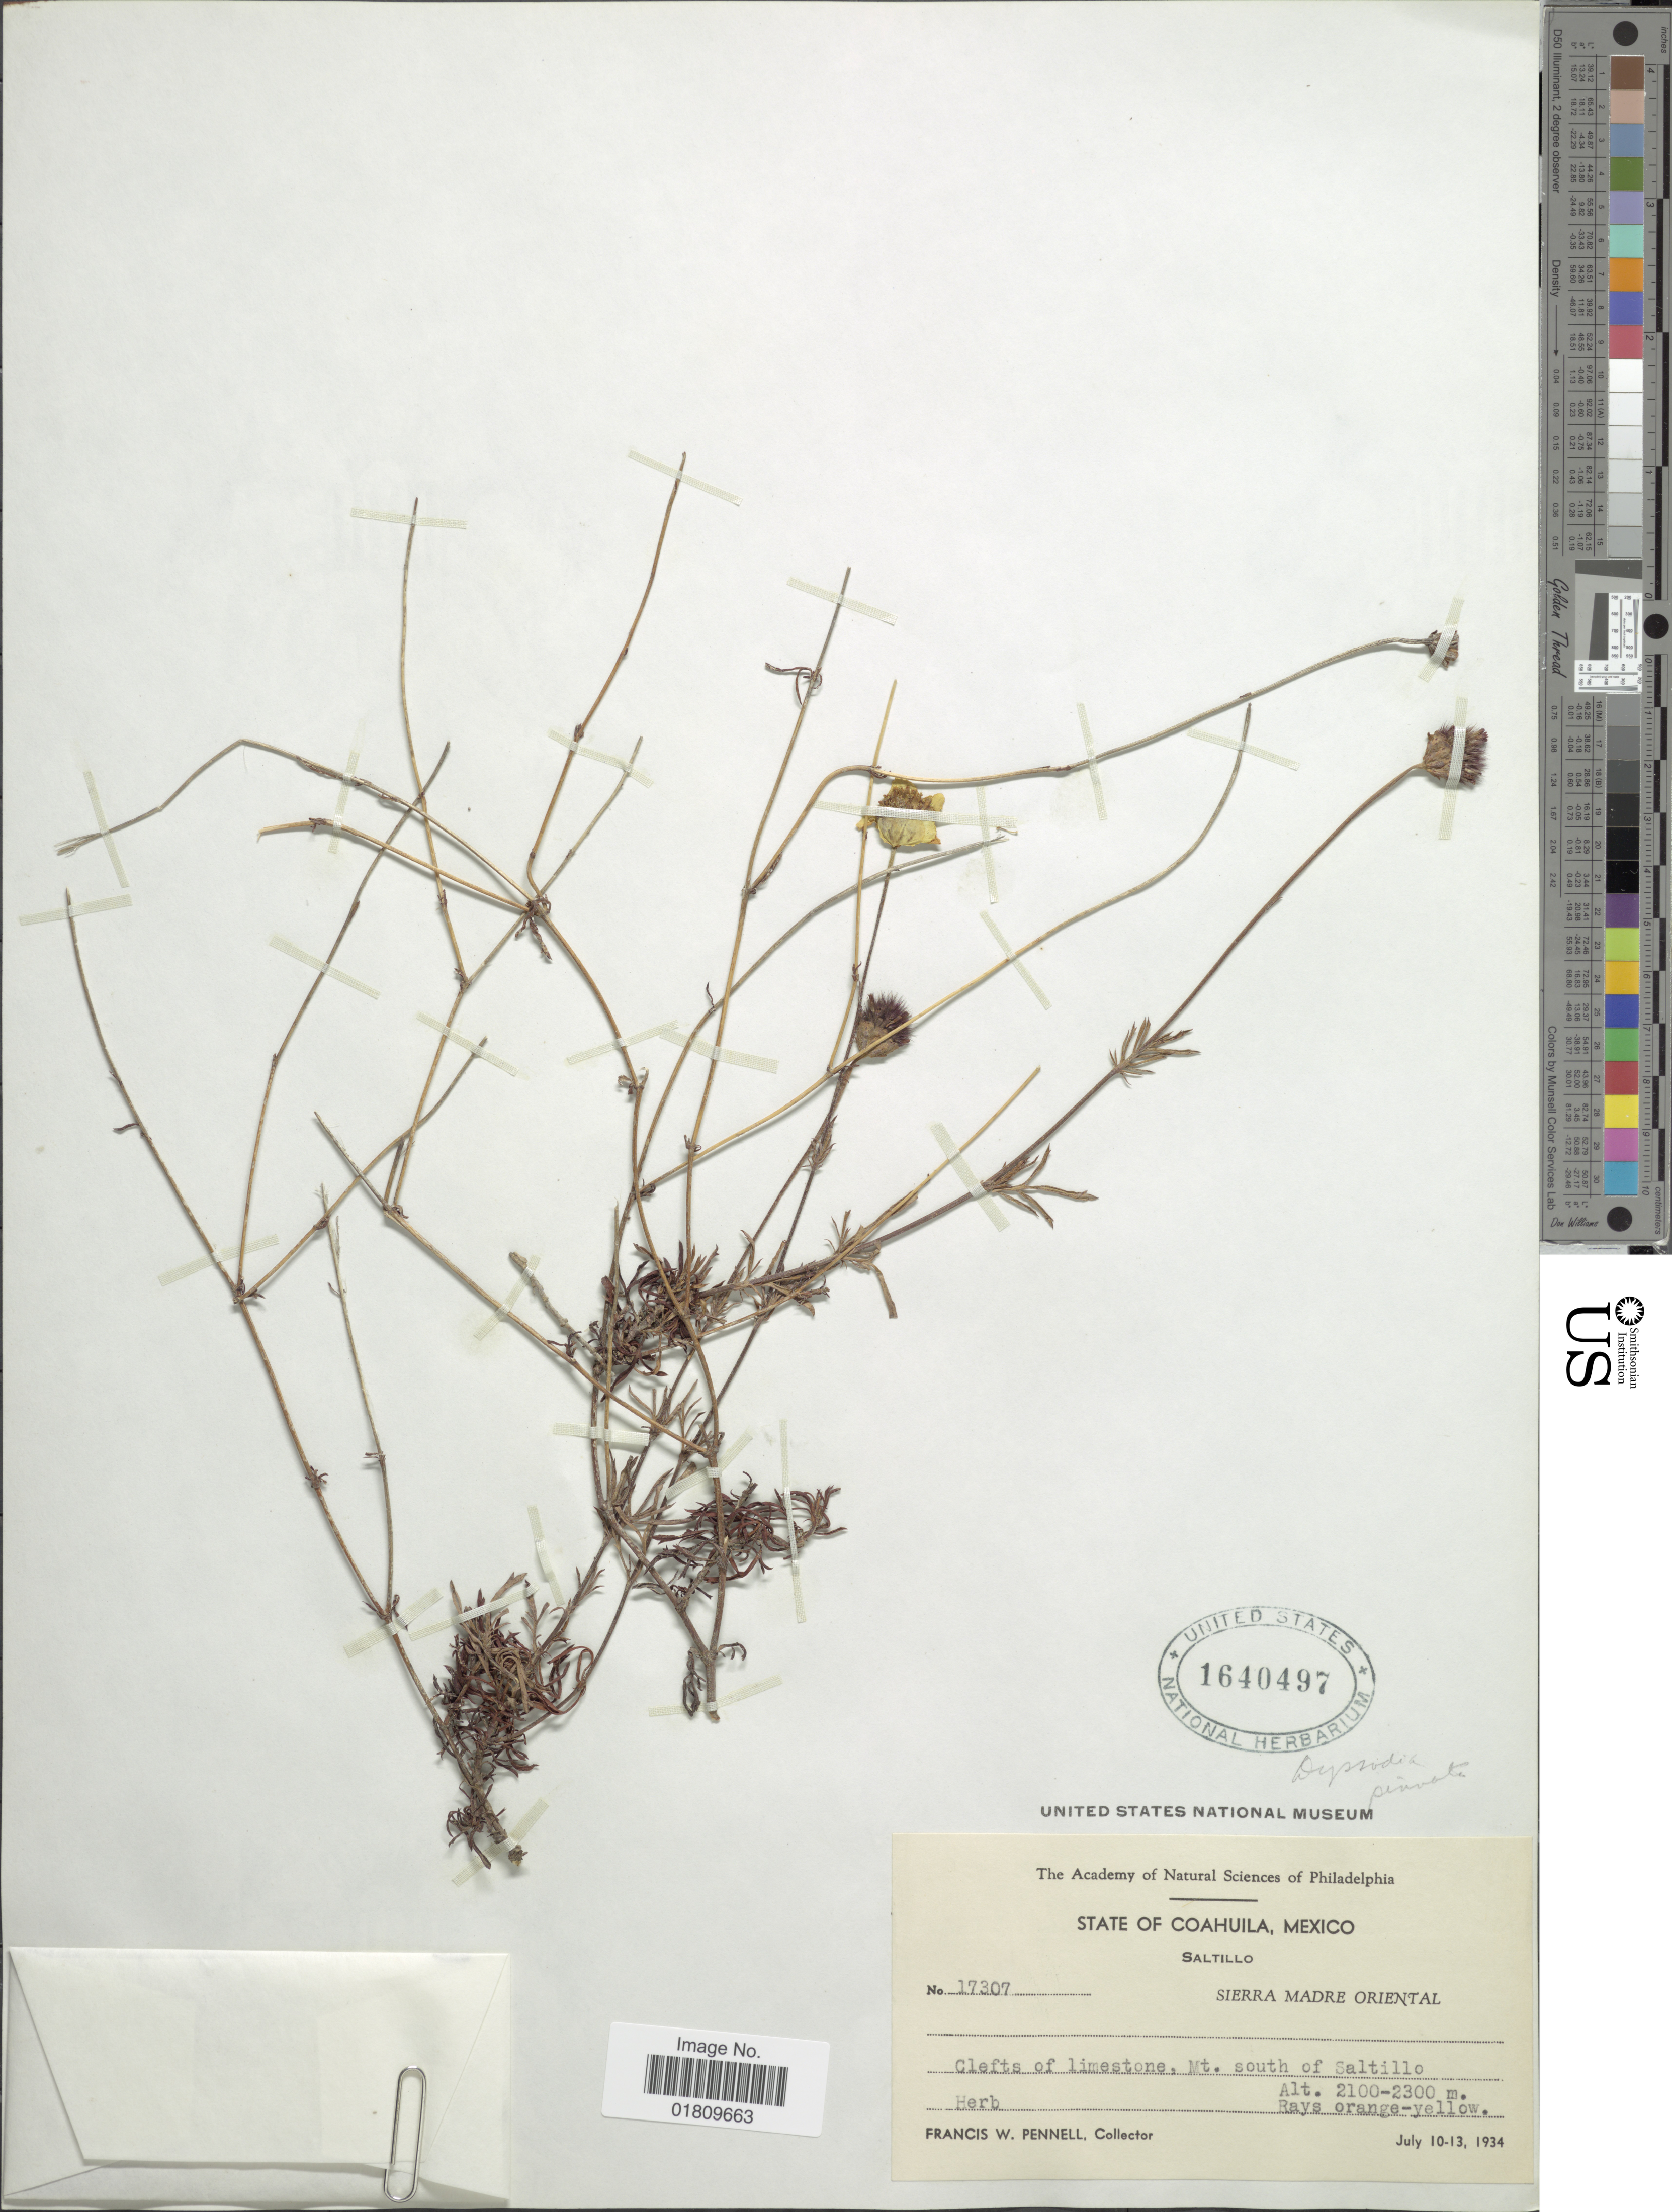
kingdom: Plantae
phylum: Tracheophyta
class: Magnoliopsida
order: Asterales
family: Asteraceae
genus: Dyssodia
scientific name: Dyssodia pinnata var. glabrescens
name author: Strother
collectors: F. W. Pennell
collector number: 17307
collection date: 1934-07-10/1934-07-13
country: Mexico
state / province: Coahuila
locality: Saltillo, Siera Madre Oriental, clefts of limestone, Mt. south of Saltillo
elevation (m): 2100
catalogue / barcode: US 1640497